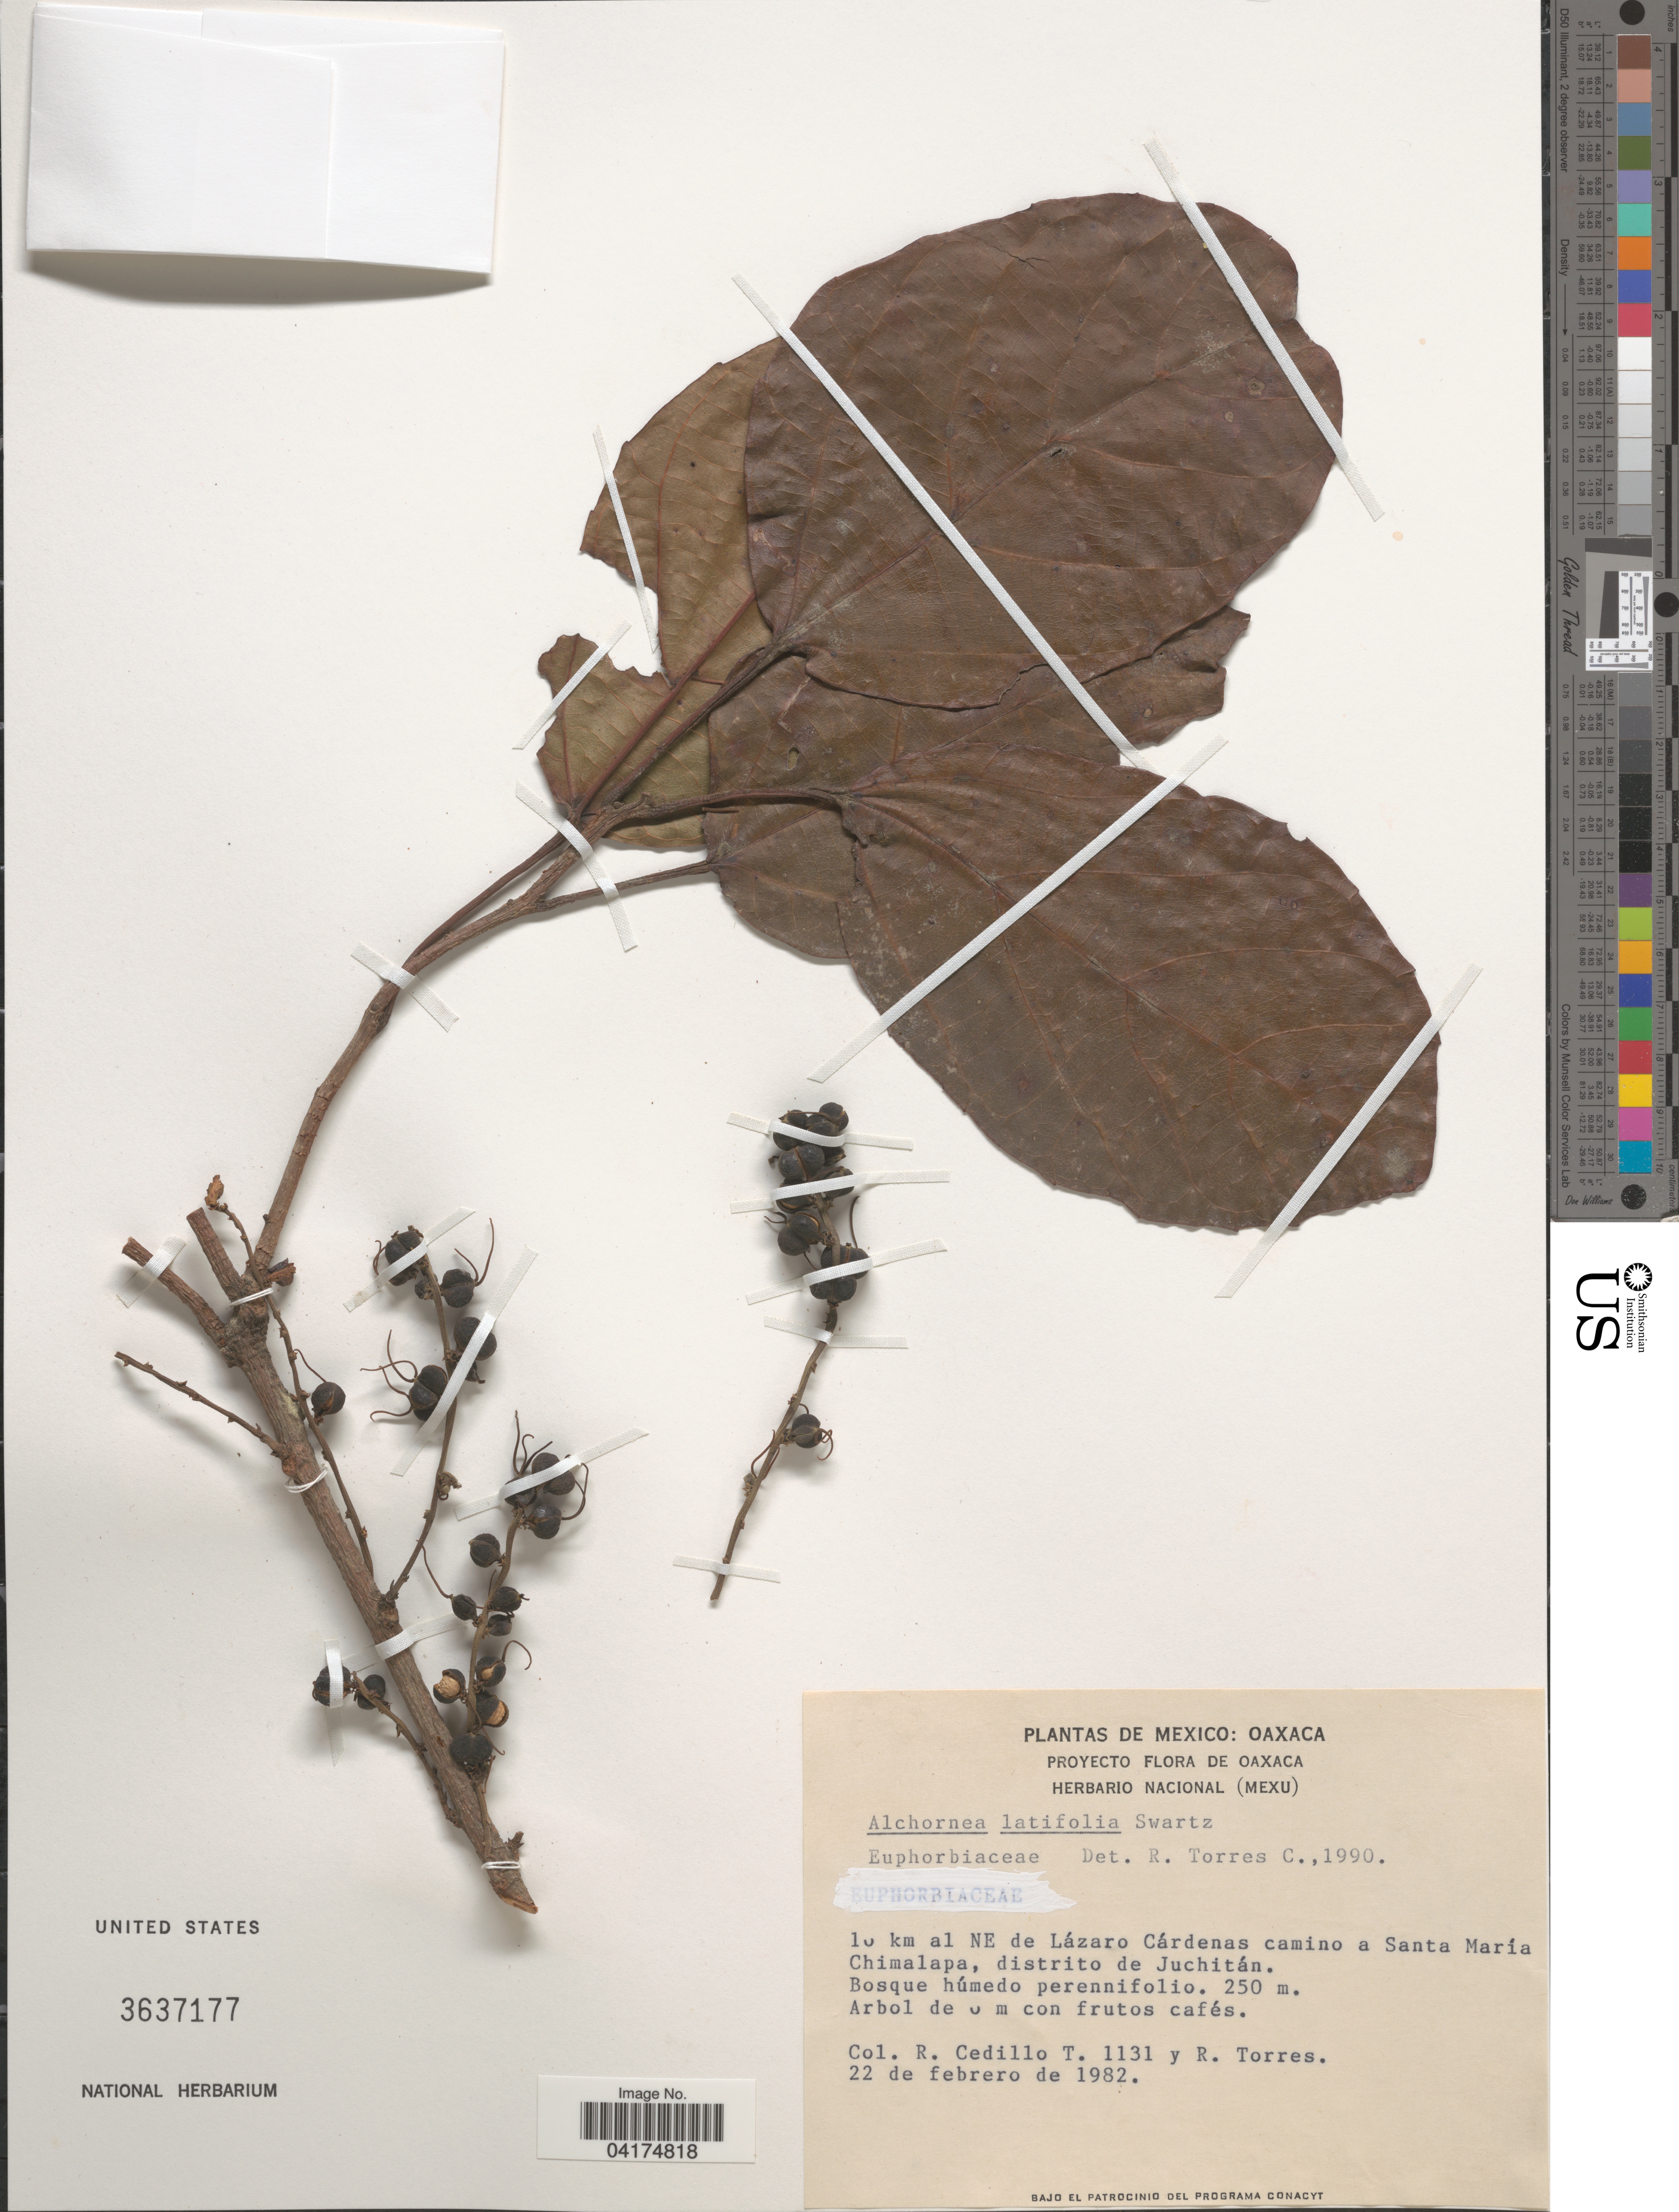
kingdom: Plantae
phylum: Tracheophyta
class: Magnoliopsida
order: Malpighiales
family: Euphorbiaceae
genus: Alchornea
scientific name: Alchornea latifolia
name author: Sw.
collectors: R. CedilloT. & R. Torres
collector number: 1131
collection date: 1982-02-22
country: Mexico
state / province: Oaxaca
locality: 10 km al NE de Lázaro Cárdenas camino a Santa María Chimalapa, distrito de Juchitán.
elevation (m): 250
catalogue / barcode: US 3637177